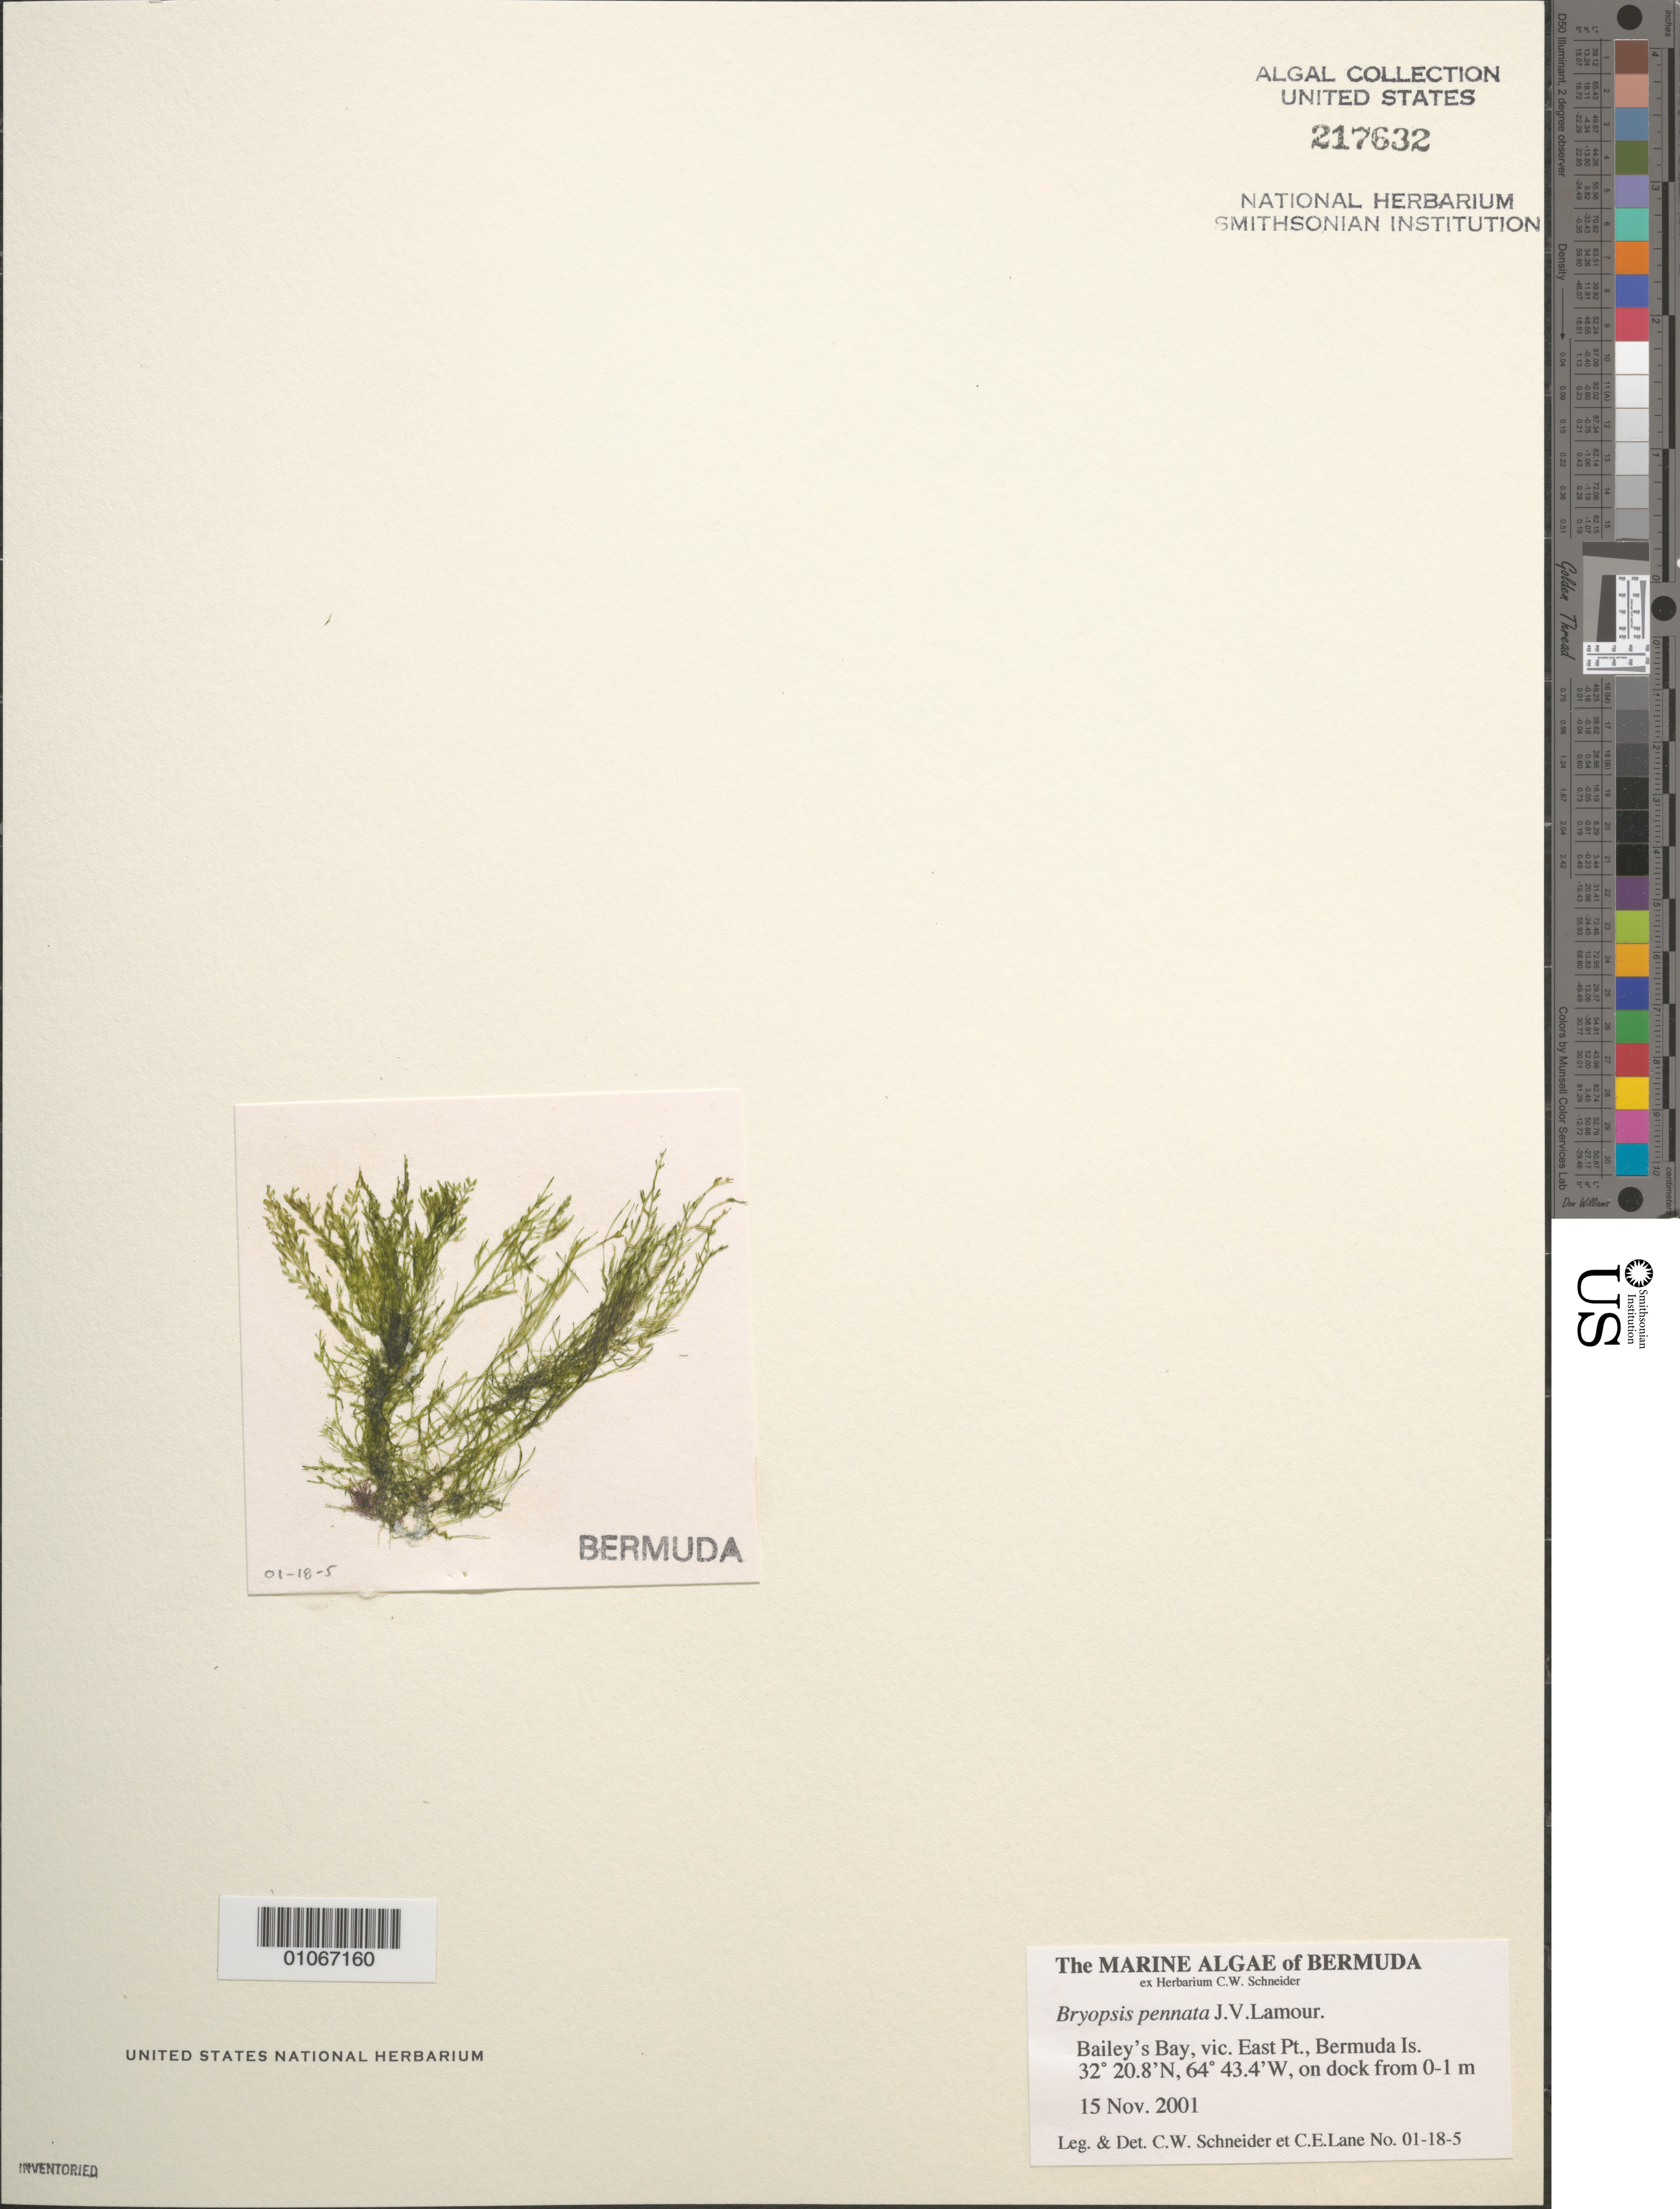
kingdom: Plantae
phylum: Chlorophyta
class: Ulvophyceae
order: Bryopsidales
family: Bryopsidaceae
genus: Bryopsis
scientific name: Bryopsis pennata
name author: J.V.Lamouroux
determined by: Schneider, C. W.; Lane, C. E.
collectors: C. W. Schneider & C. E. Lane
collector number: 01-18-5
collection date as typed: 15 Nov 2001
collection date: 2001-11-15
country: Bermuda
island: Bermuda Island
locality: Bailey's Bay, vicinity of East Point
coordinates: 32 20.8'N, 64 43.4'W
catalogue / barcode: US 217632